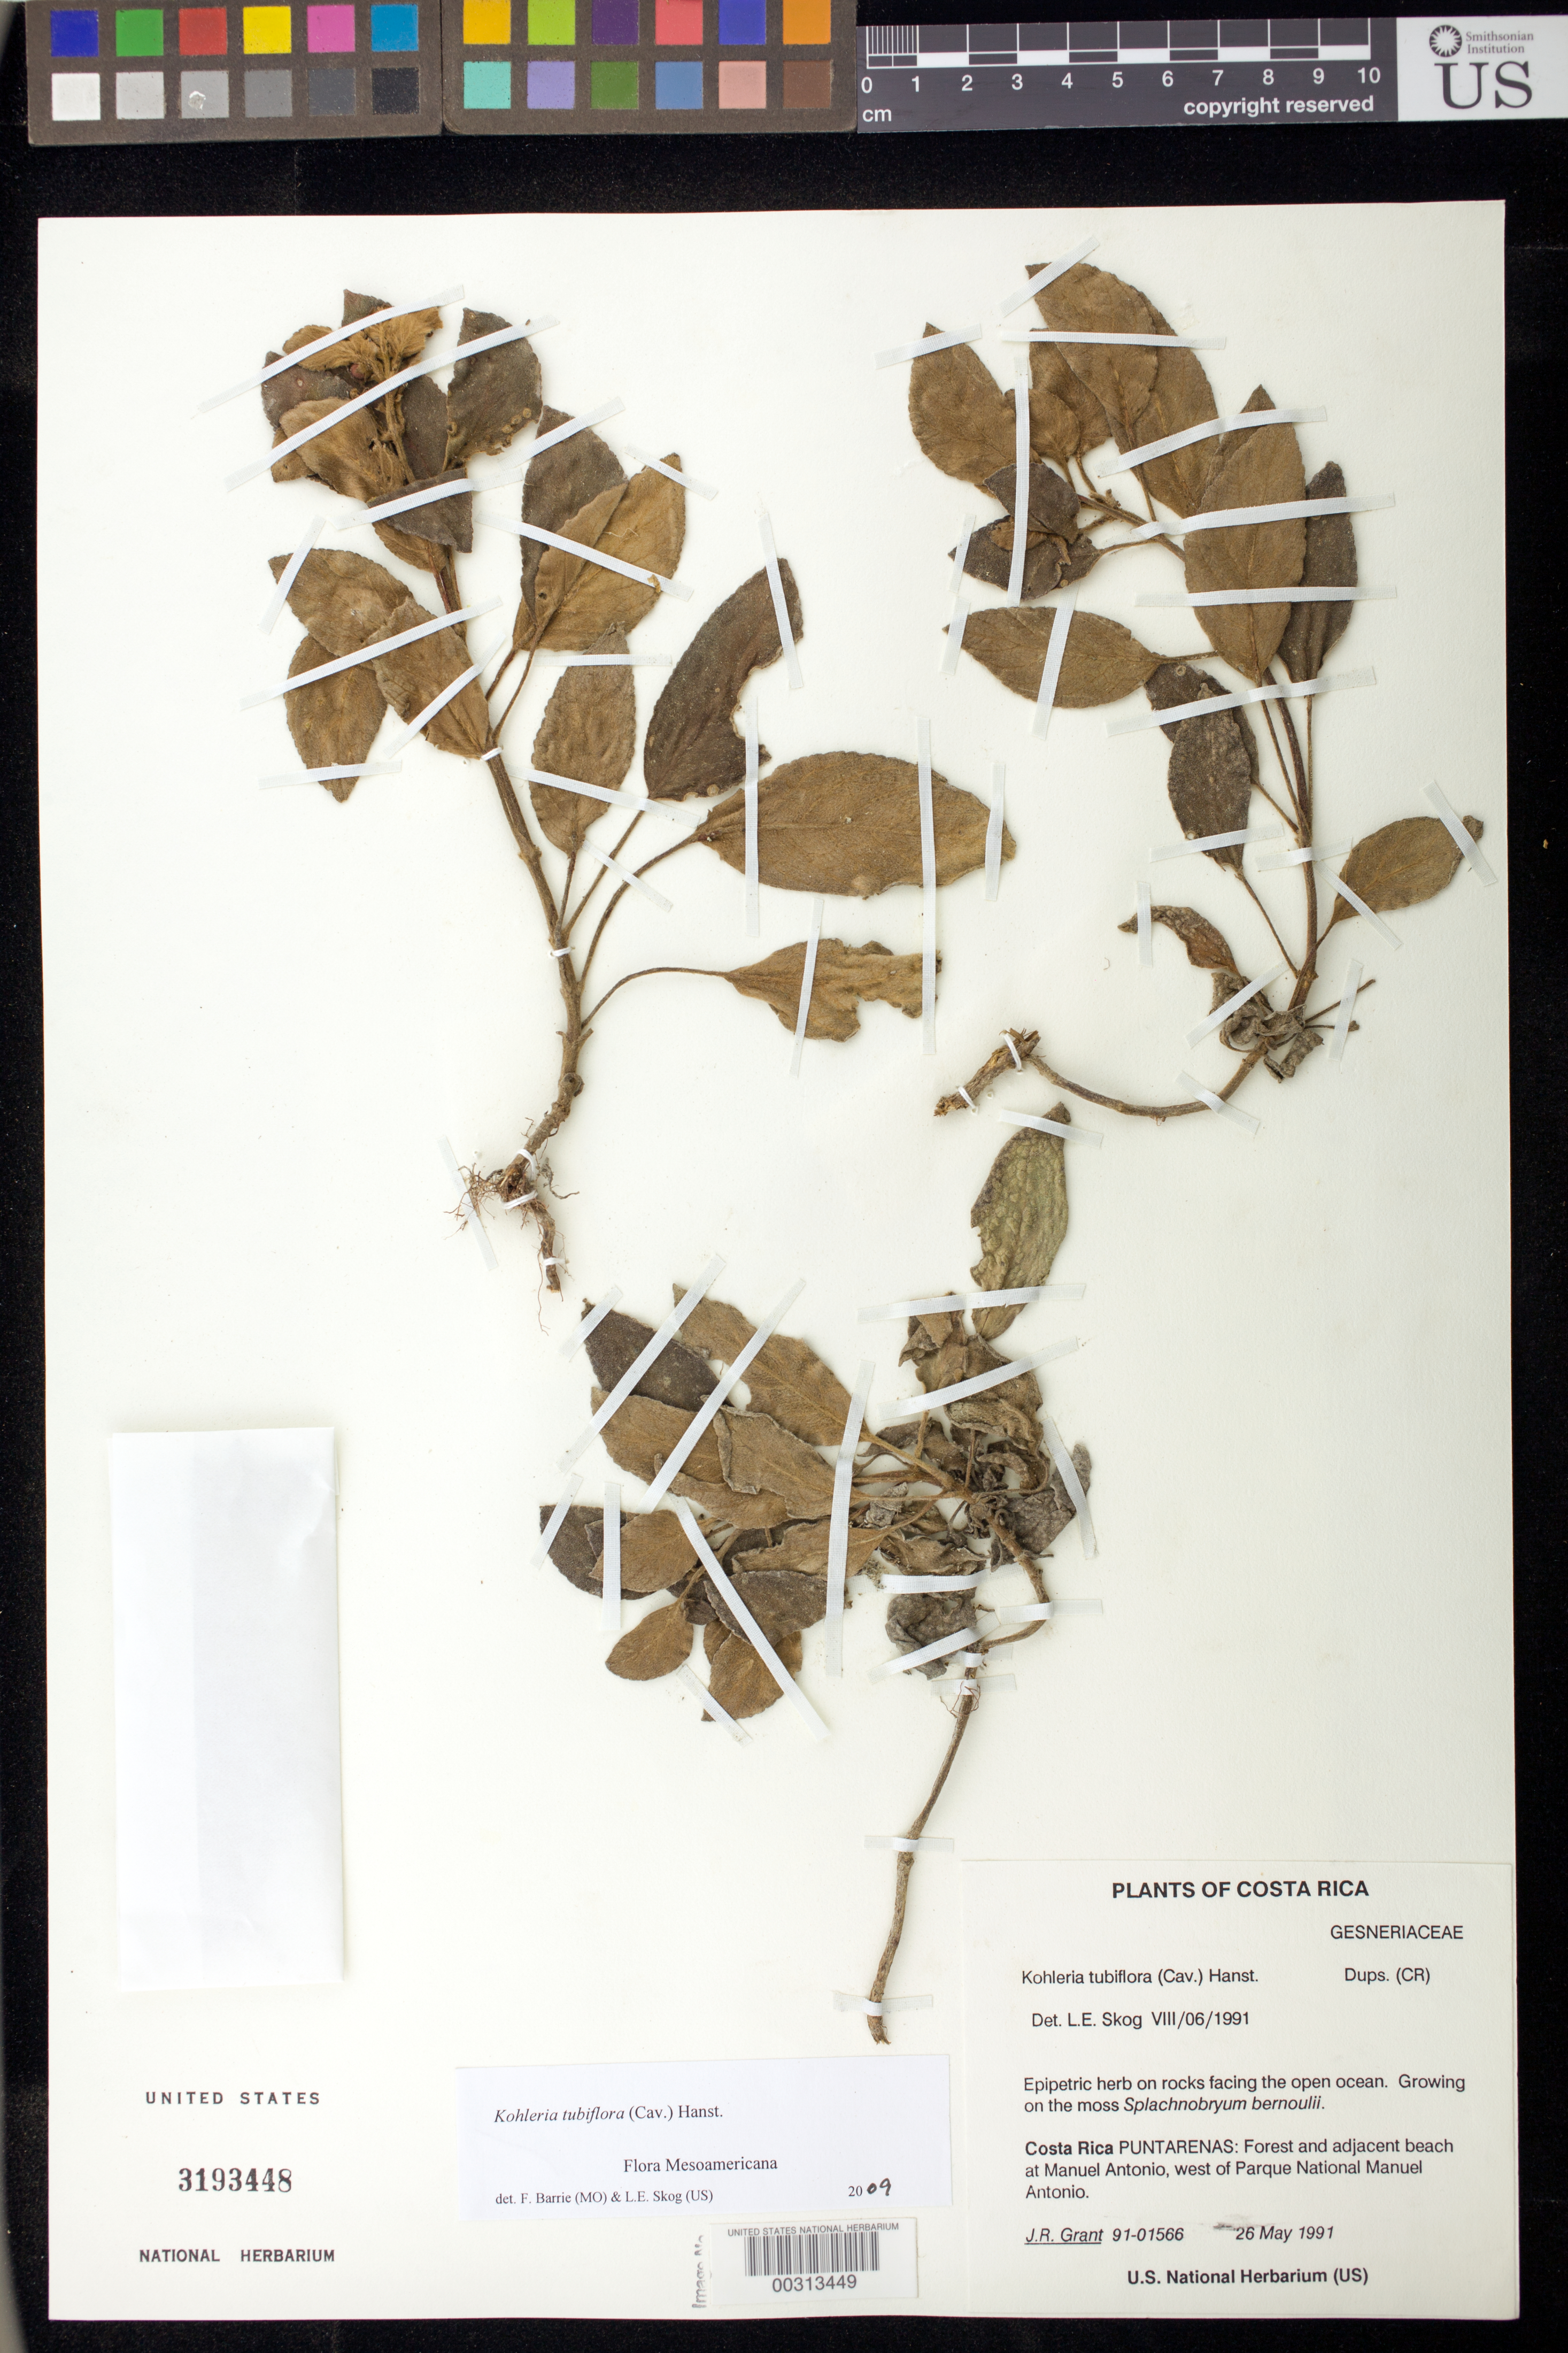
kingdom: Plantae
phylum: Tracheophyta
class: Magnoliopsida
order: Lamiales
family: Gesneriaceae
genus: Kohleria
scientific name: Kohleria tubiflora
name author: (Cav.) Hanst.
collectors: J. R. Grant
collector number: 9101566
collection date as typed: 26 May 1991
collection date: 1991-05-26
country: Costa Rica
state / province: Puntarenas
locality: Manuel Antonio National Park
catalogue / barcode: US 3193448